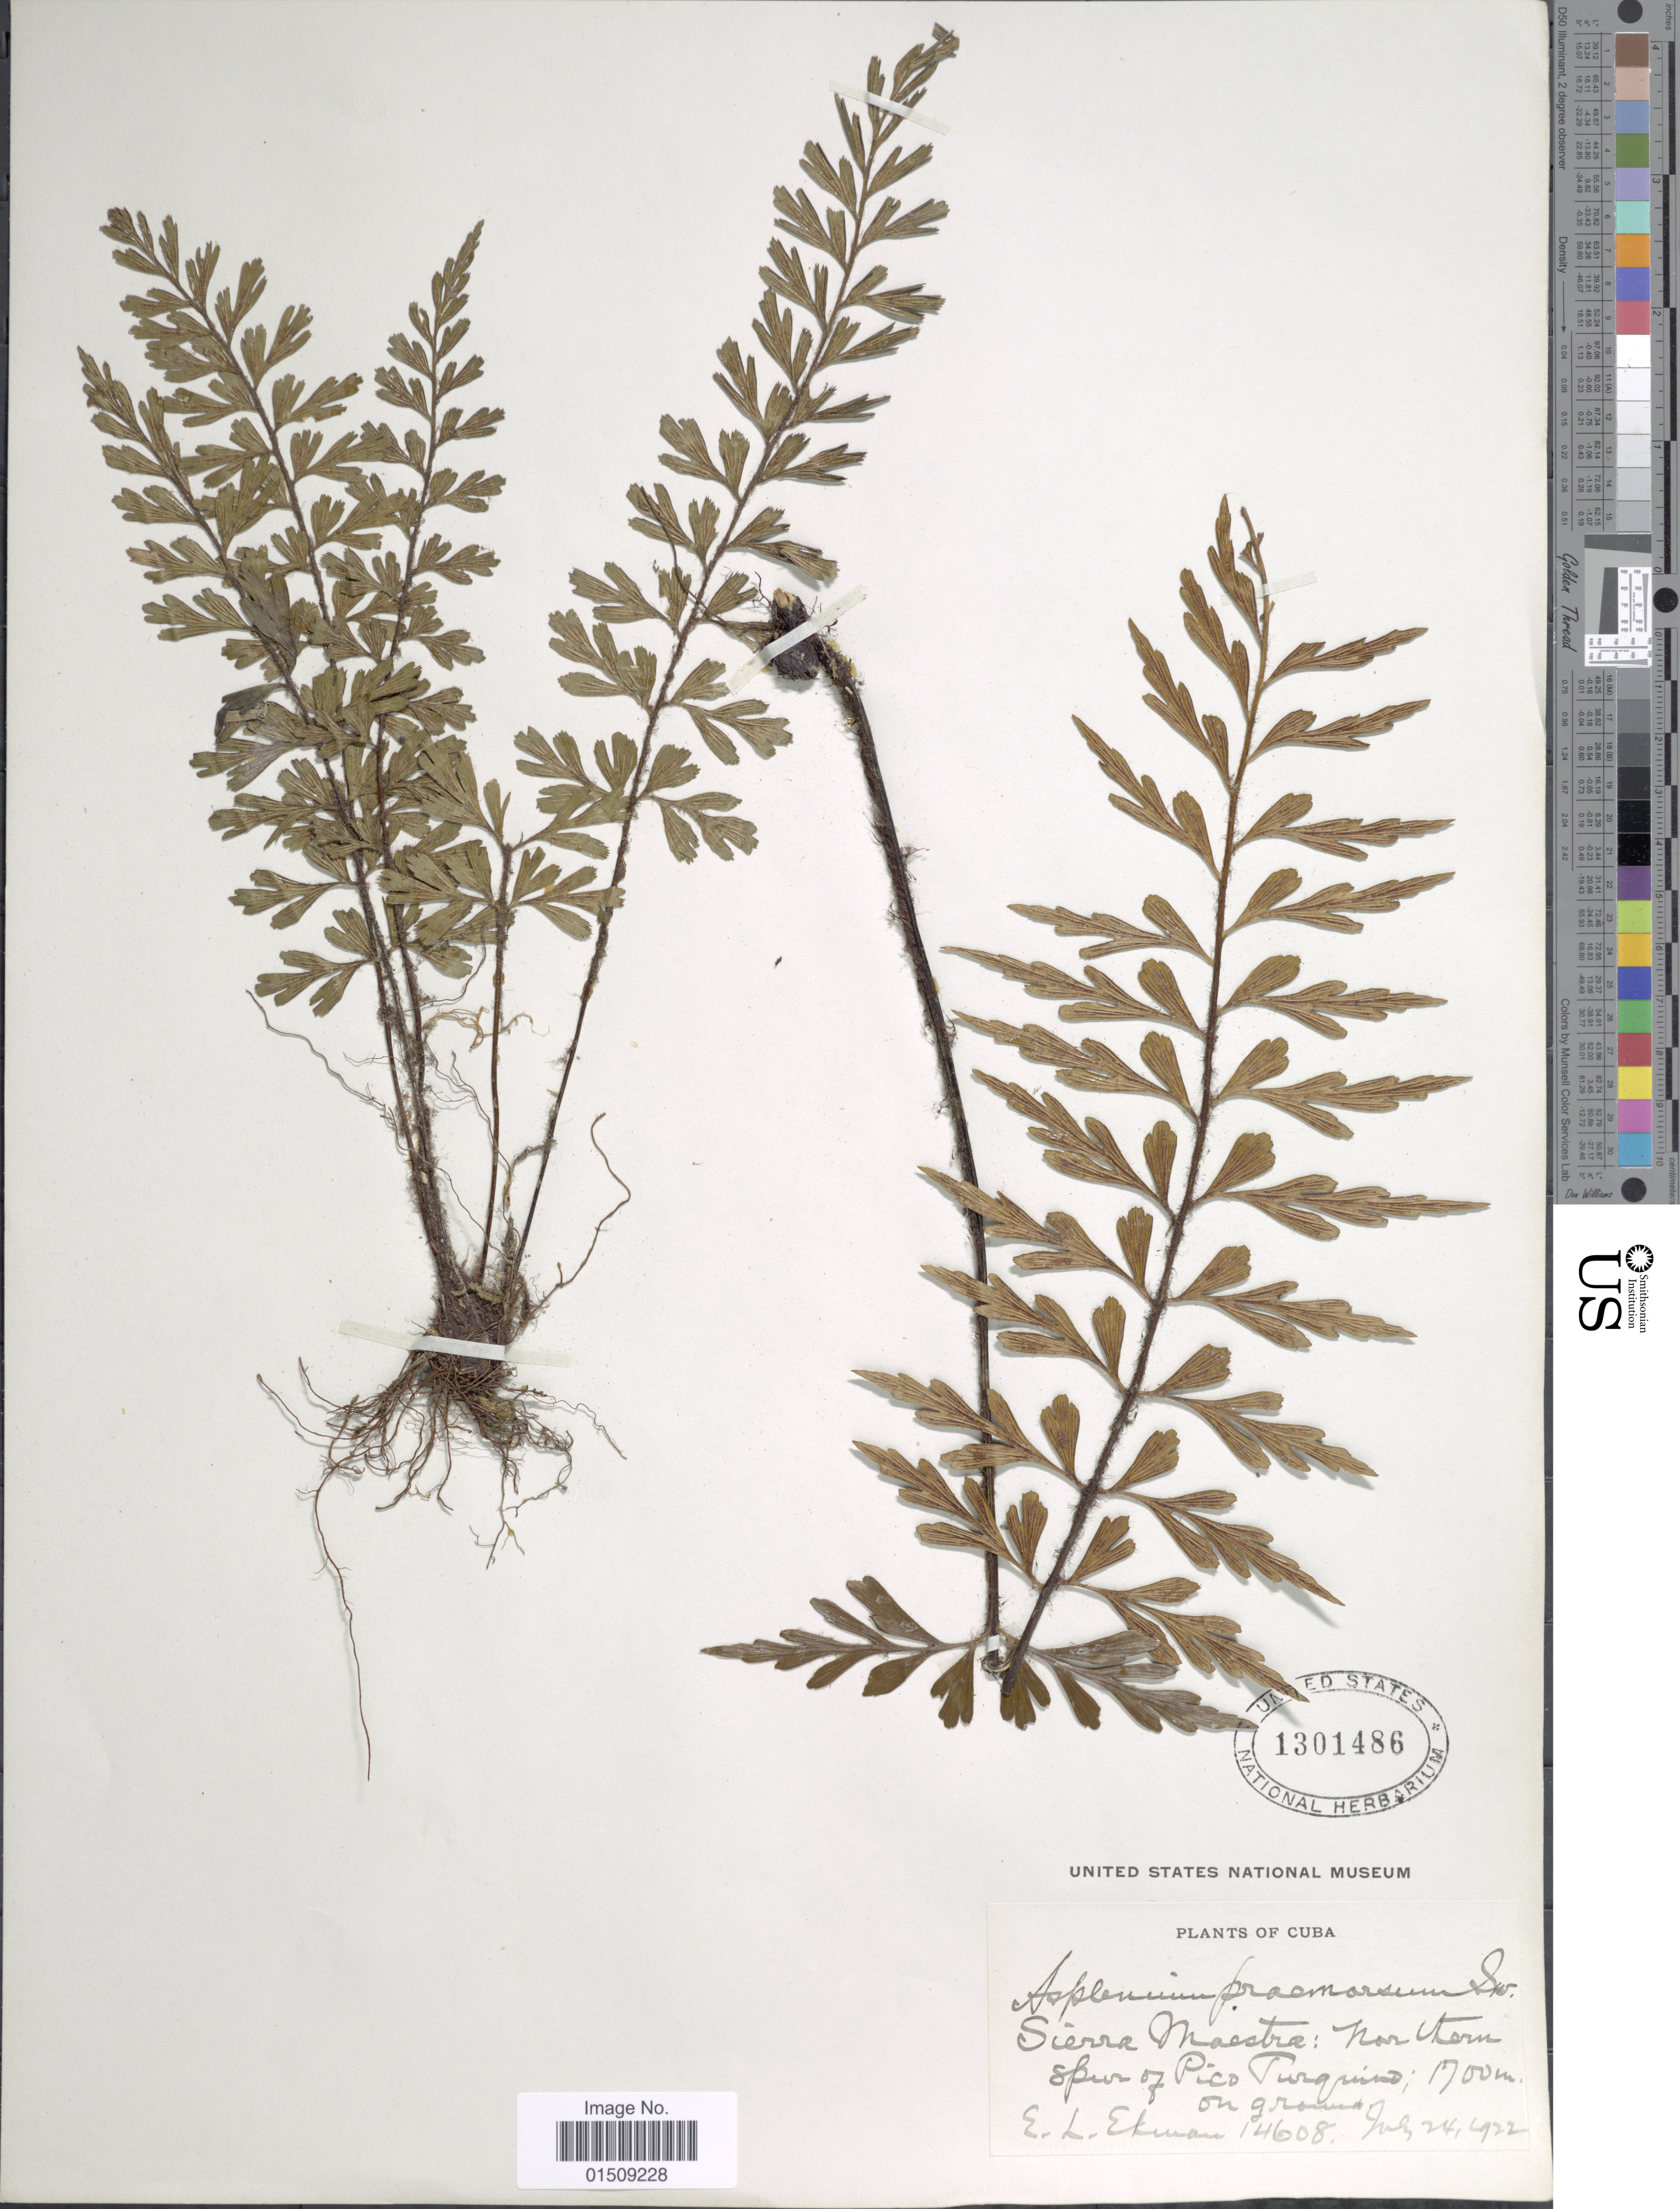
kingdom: Plantae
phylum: Tracheophyta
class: Polypodiopsida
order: Polypodiales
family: Aspleniaceae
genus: Asplenium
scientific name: Asplenium praemorsum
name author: Sw.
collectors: E. L. Ekman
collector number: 14608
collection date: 1922-07-24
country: Cuba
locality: Sierra Maestra: Northern spur of Pico Turquino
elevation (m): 1700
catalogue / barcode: US 1301486